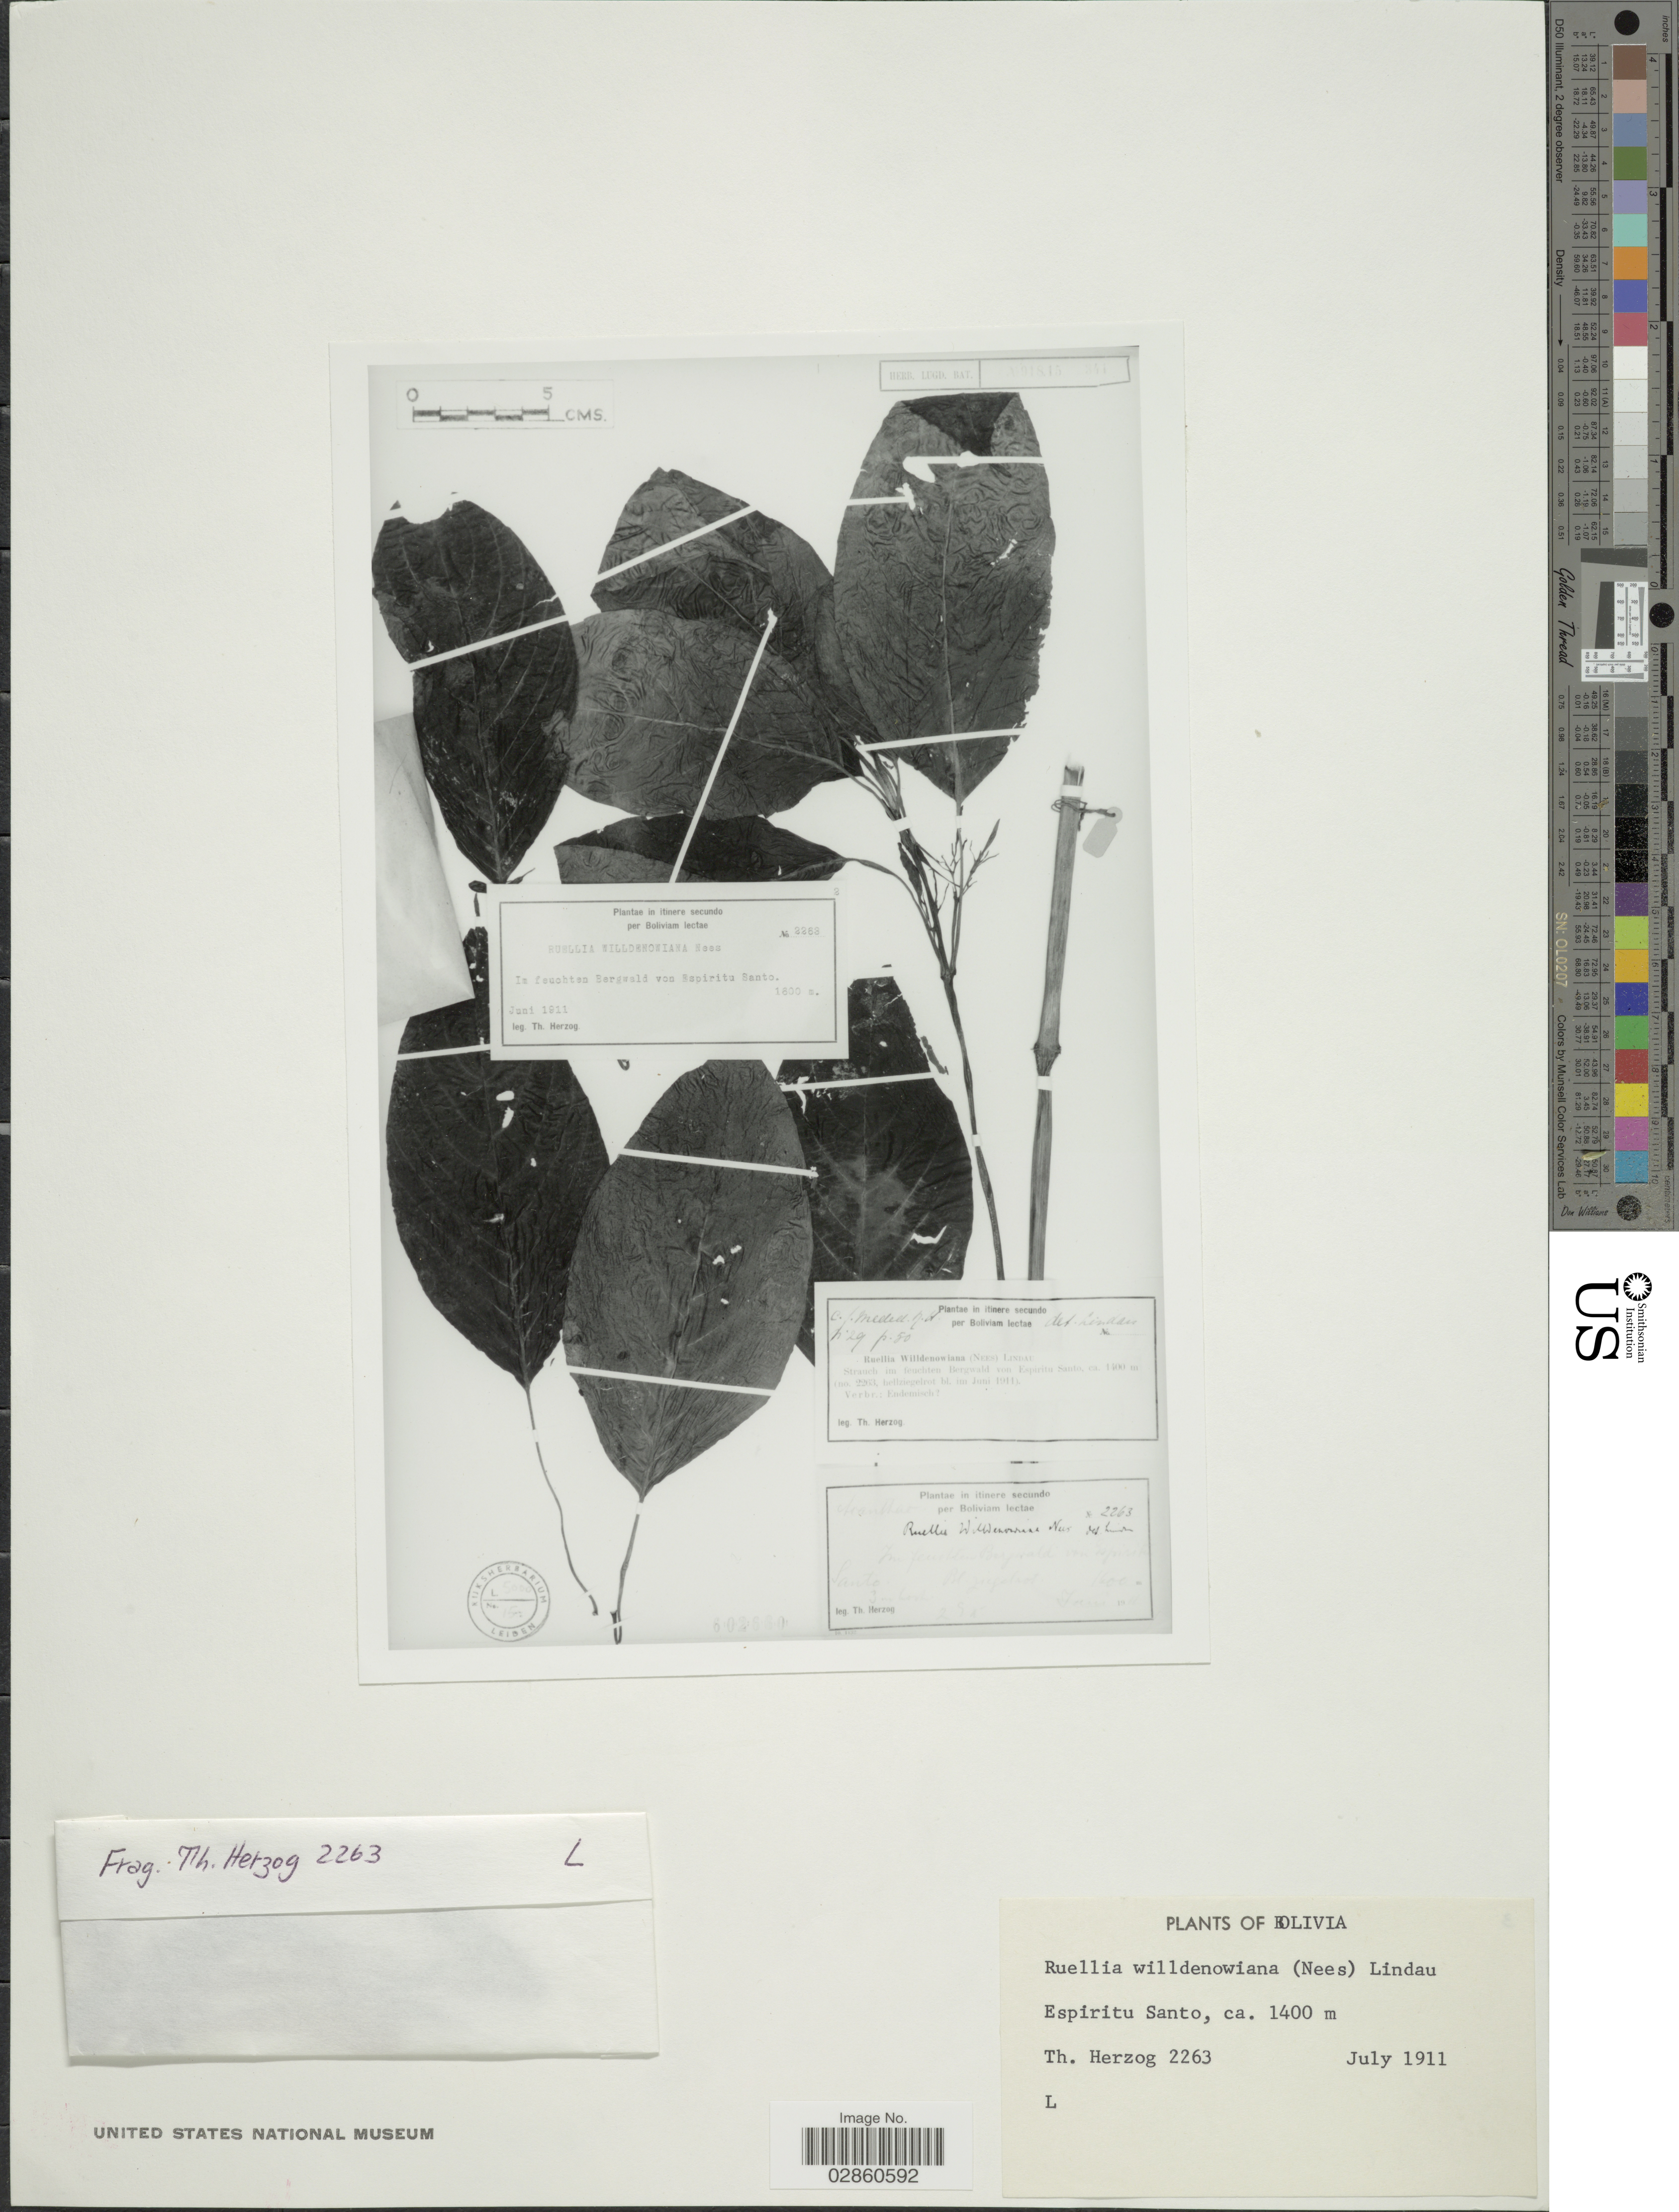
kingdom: Plantae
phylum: Tracheophyta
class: Magnoliopsida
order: Lamiales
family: Acanthaceae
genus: Ruellia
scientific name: Ruellia haenkeana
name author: (Nees) Wassh.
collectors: T. Herzog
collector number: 2263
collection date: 1911-07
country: Bolivia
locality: Espiritu Santo.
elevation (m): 1400